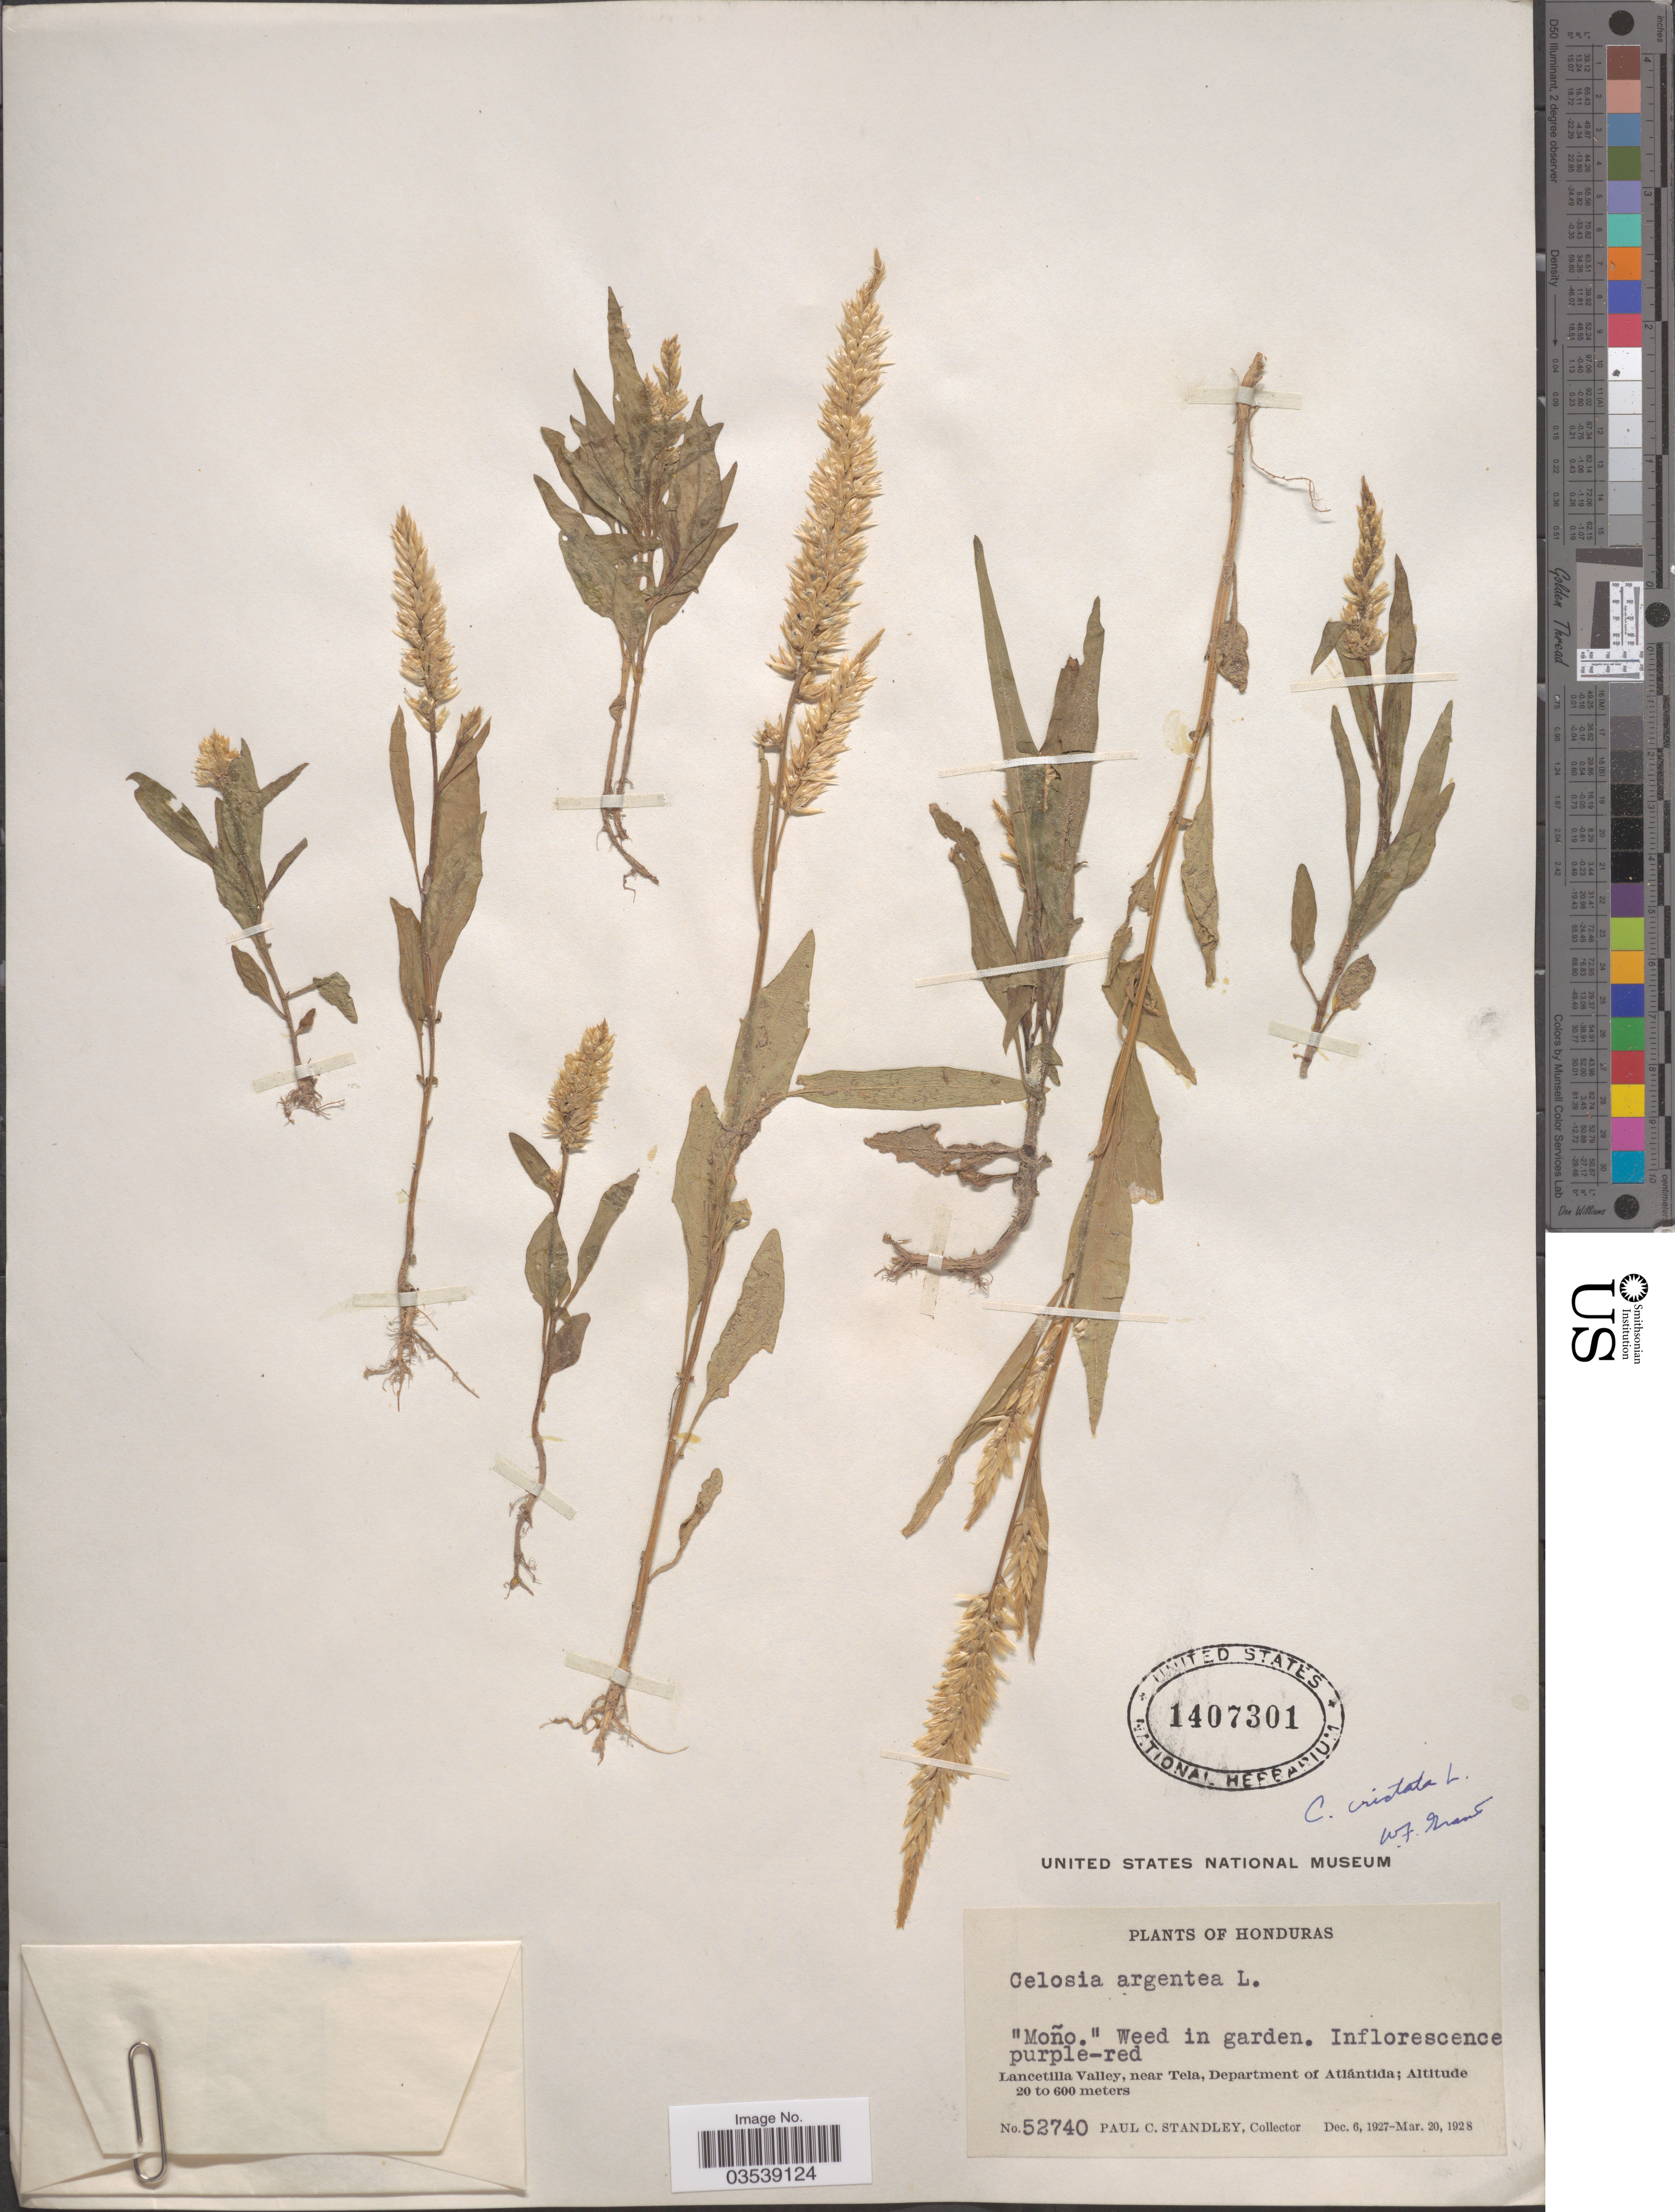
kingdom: Plantae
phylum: Tracheophyta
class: Magnoliopsida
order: Caryophyllales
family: Amaranthaceae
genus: Celosia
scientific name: Celosia cristata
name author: L.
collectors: P. C. Standley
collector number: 52740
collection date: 1927-12-06/1928-03-20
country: Honduras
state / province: Atlántida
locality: Lancetilla Valley, near Tela, Department of Atlántida.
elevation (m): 20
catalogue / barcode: US 1407301